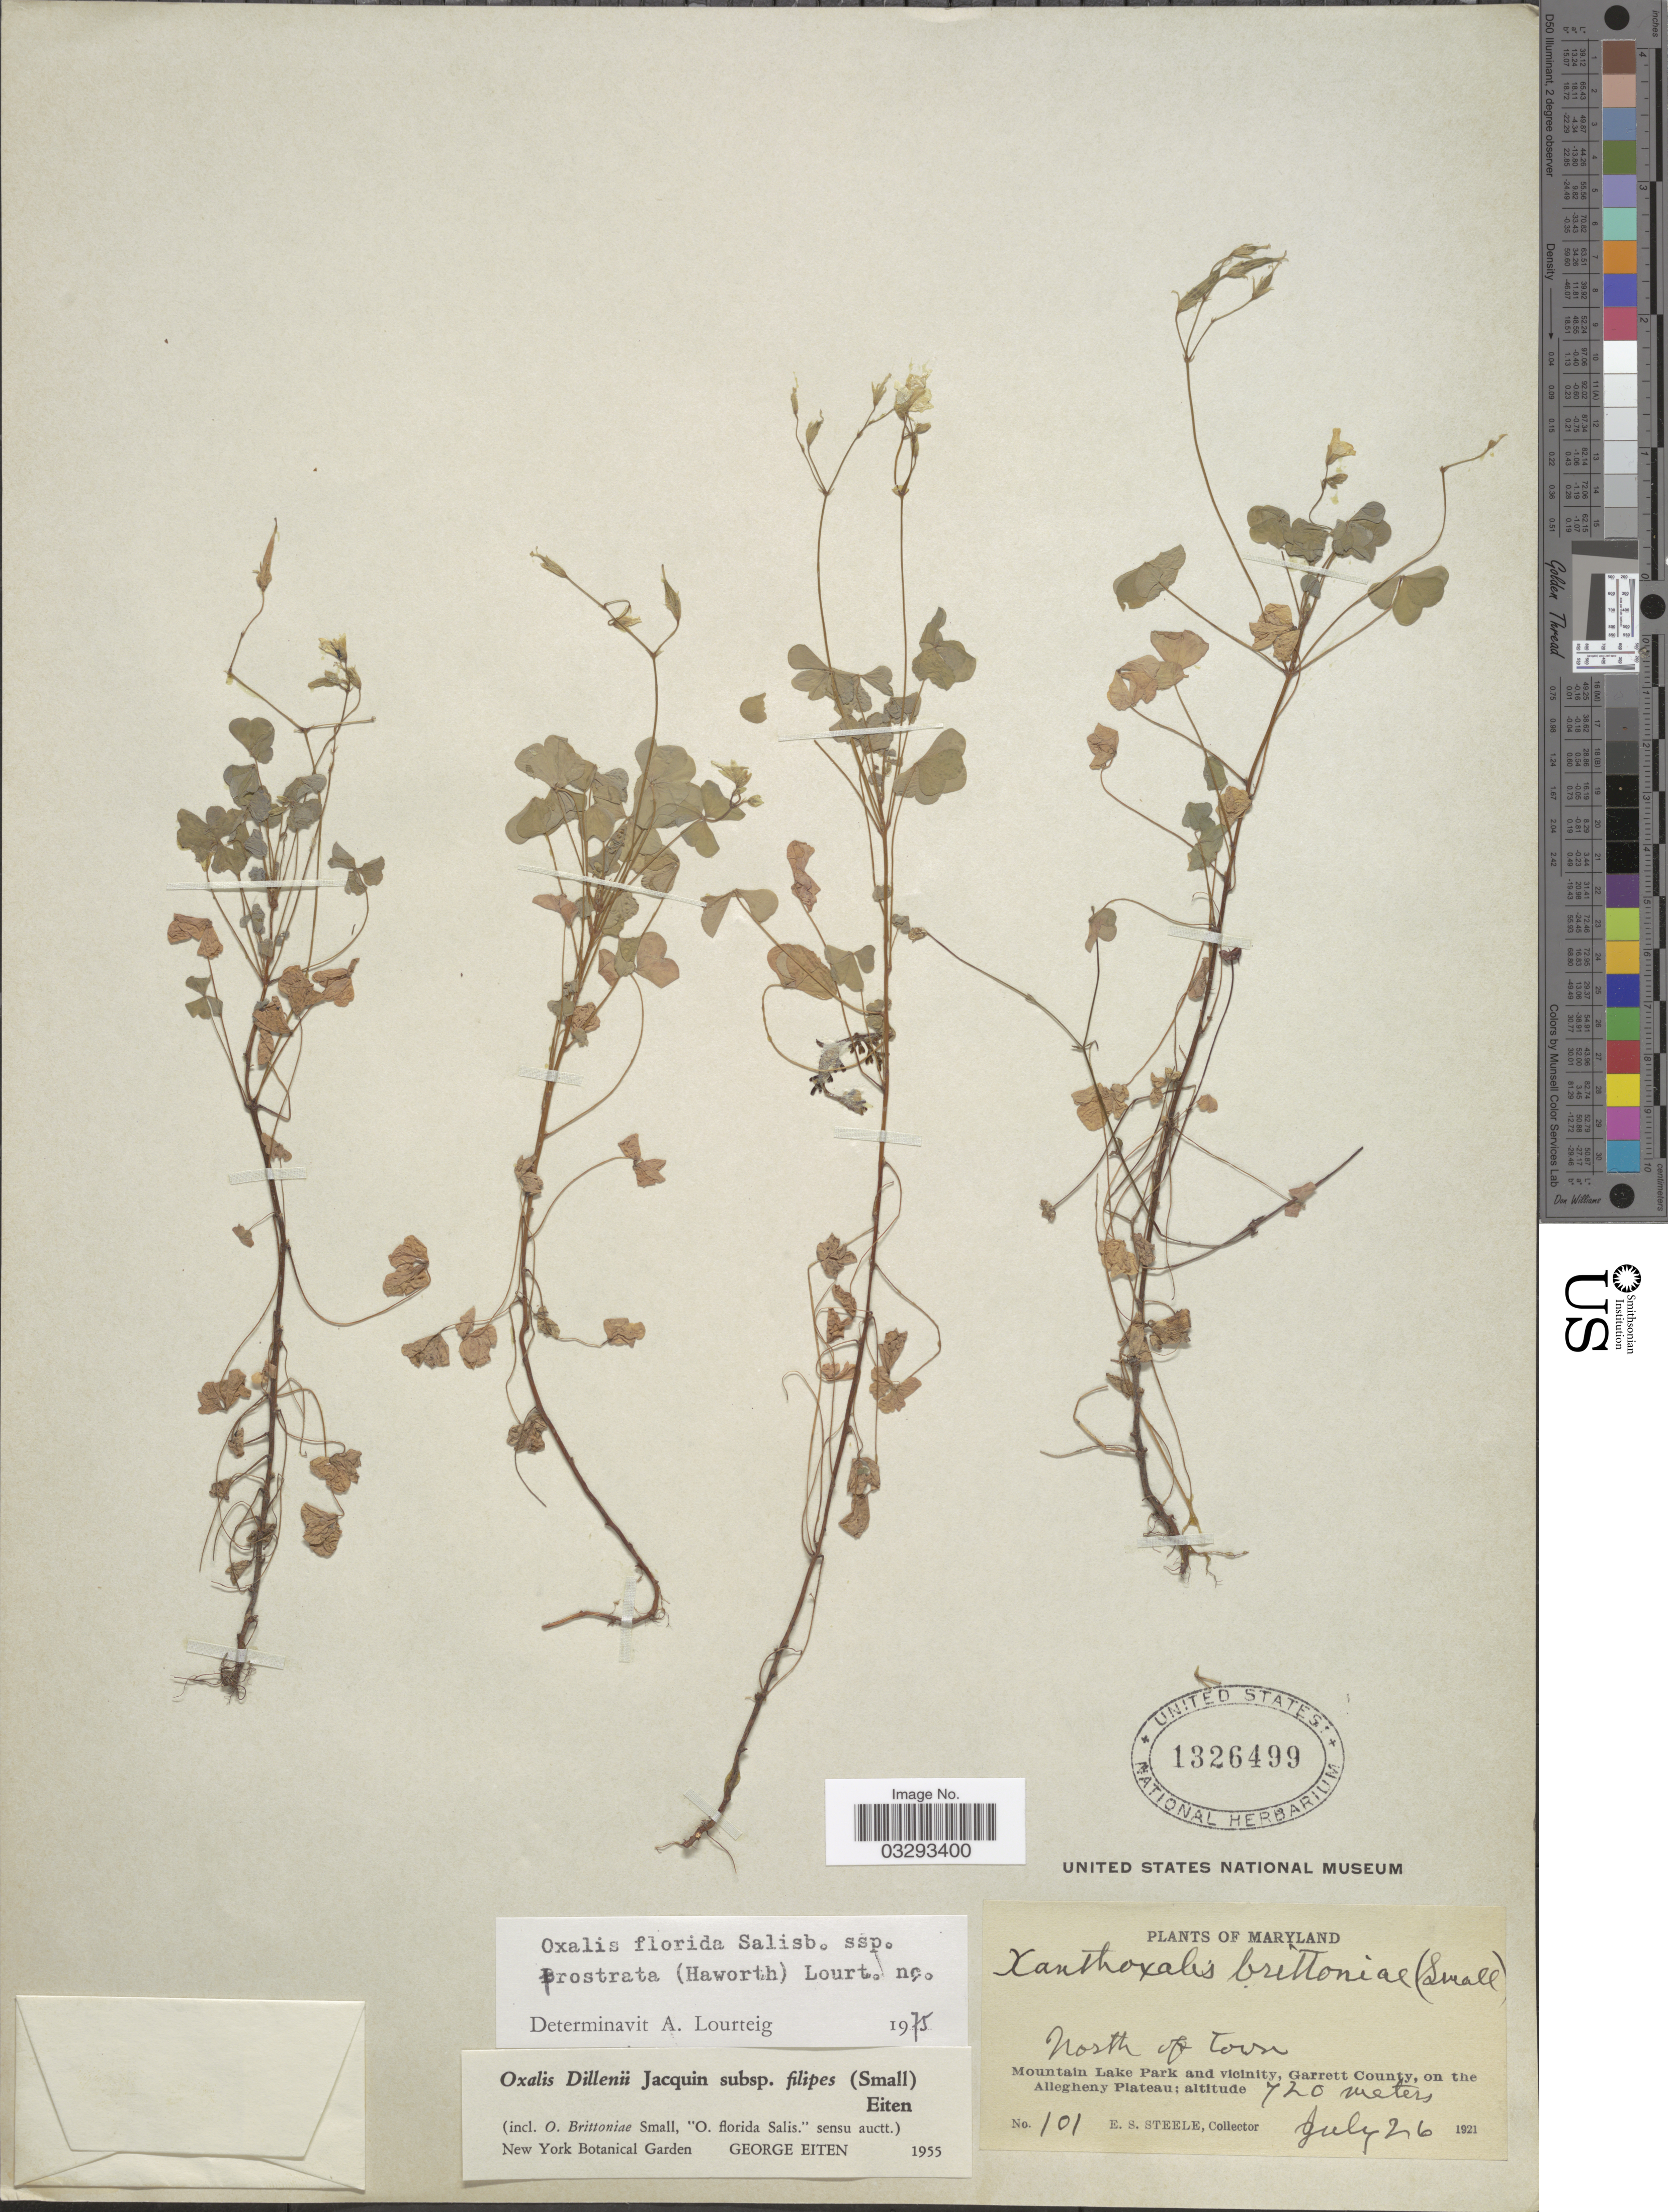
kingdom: Plantae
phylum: Tracheophyta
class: Magnoliopsida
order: Oxalidales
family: Oxalidaceae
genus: Oxalis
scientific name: Oxalis florida subsp. prostrata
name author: (Haw.) Lourteig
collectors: E. Steele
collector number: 101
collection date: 1921-07-26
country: United States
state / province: Maryland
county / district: Garrett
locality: North of town. Mountain Lake Park and vicinity, Garrett County, on the Allegheny Plateau.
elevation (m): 720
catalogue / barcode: US 1326499